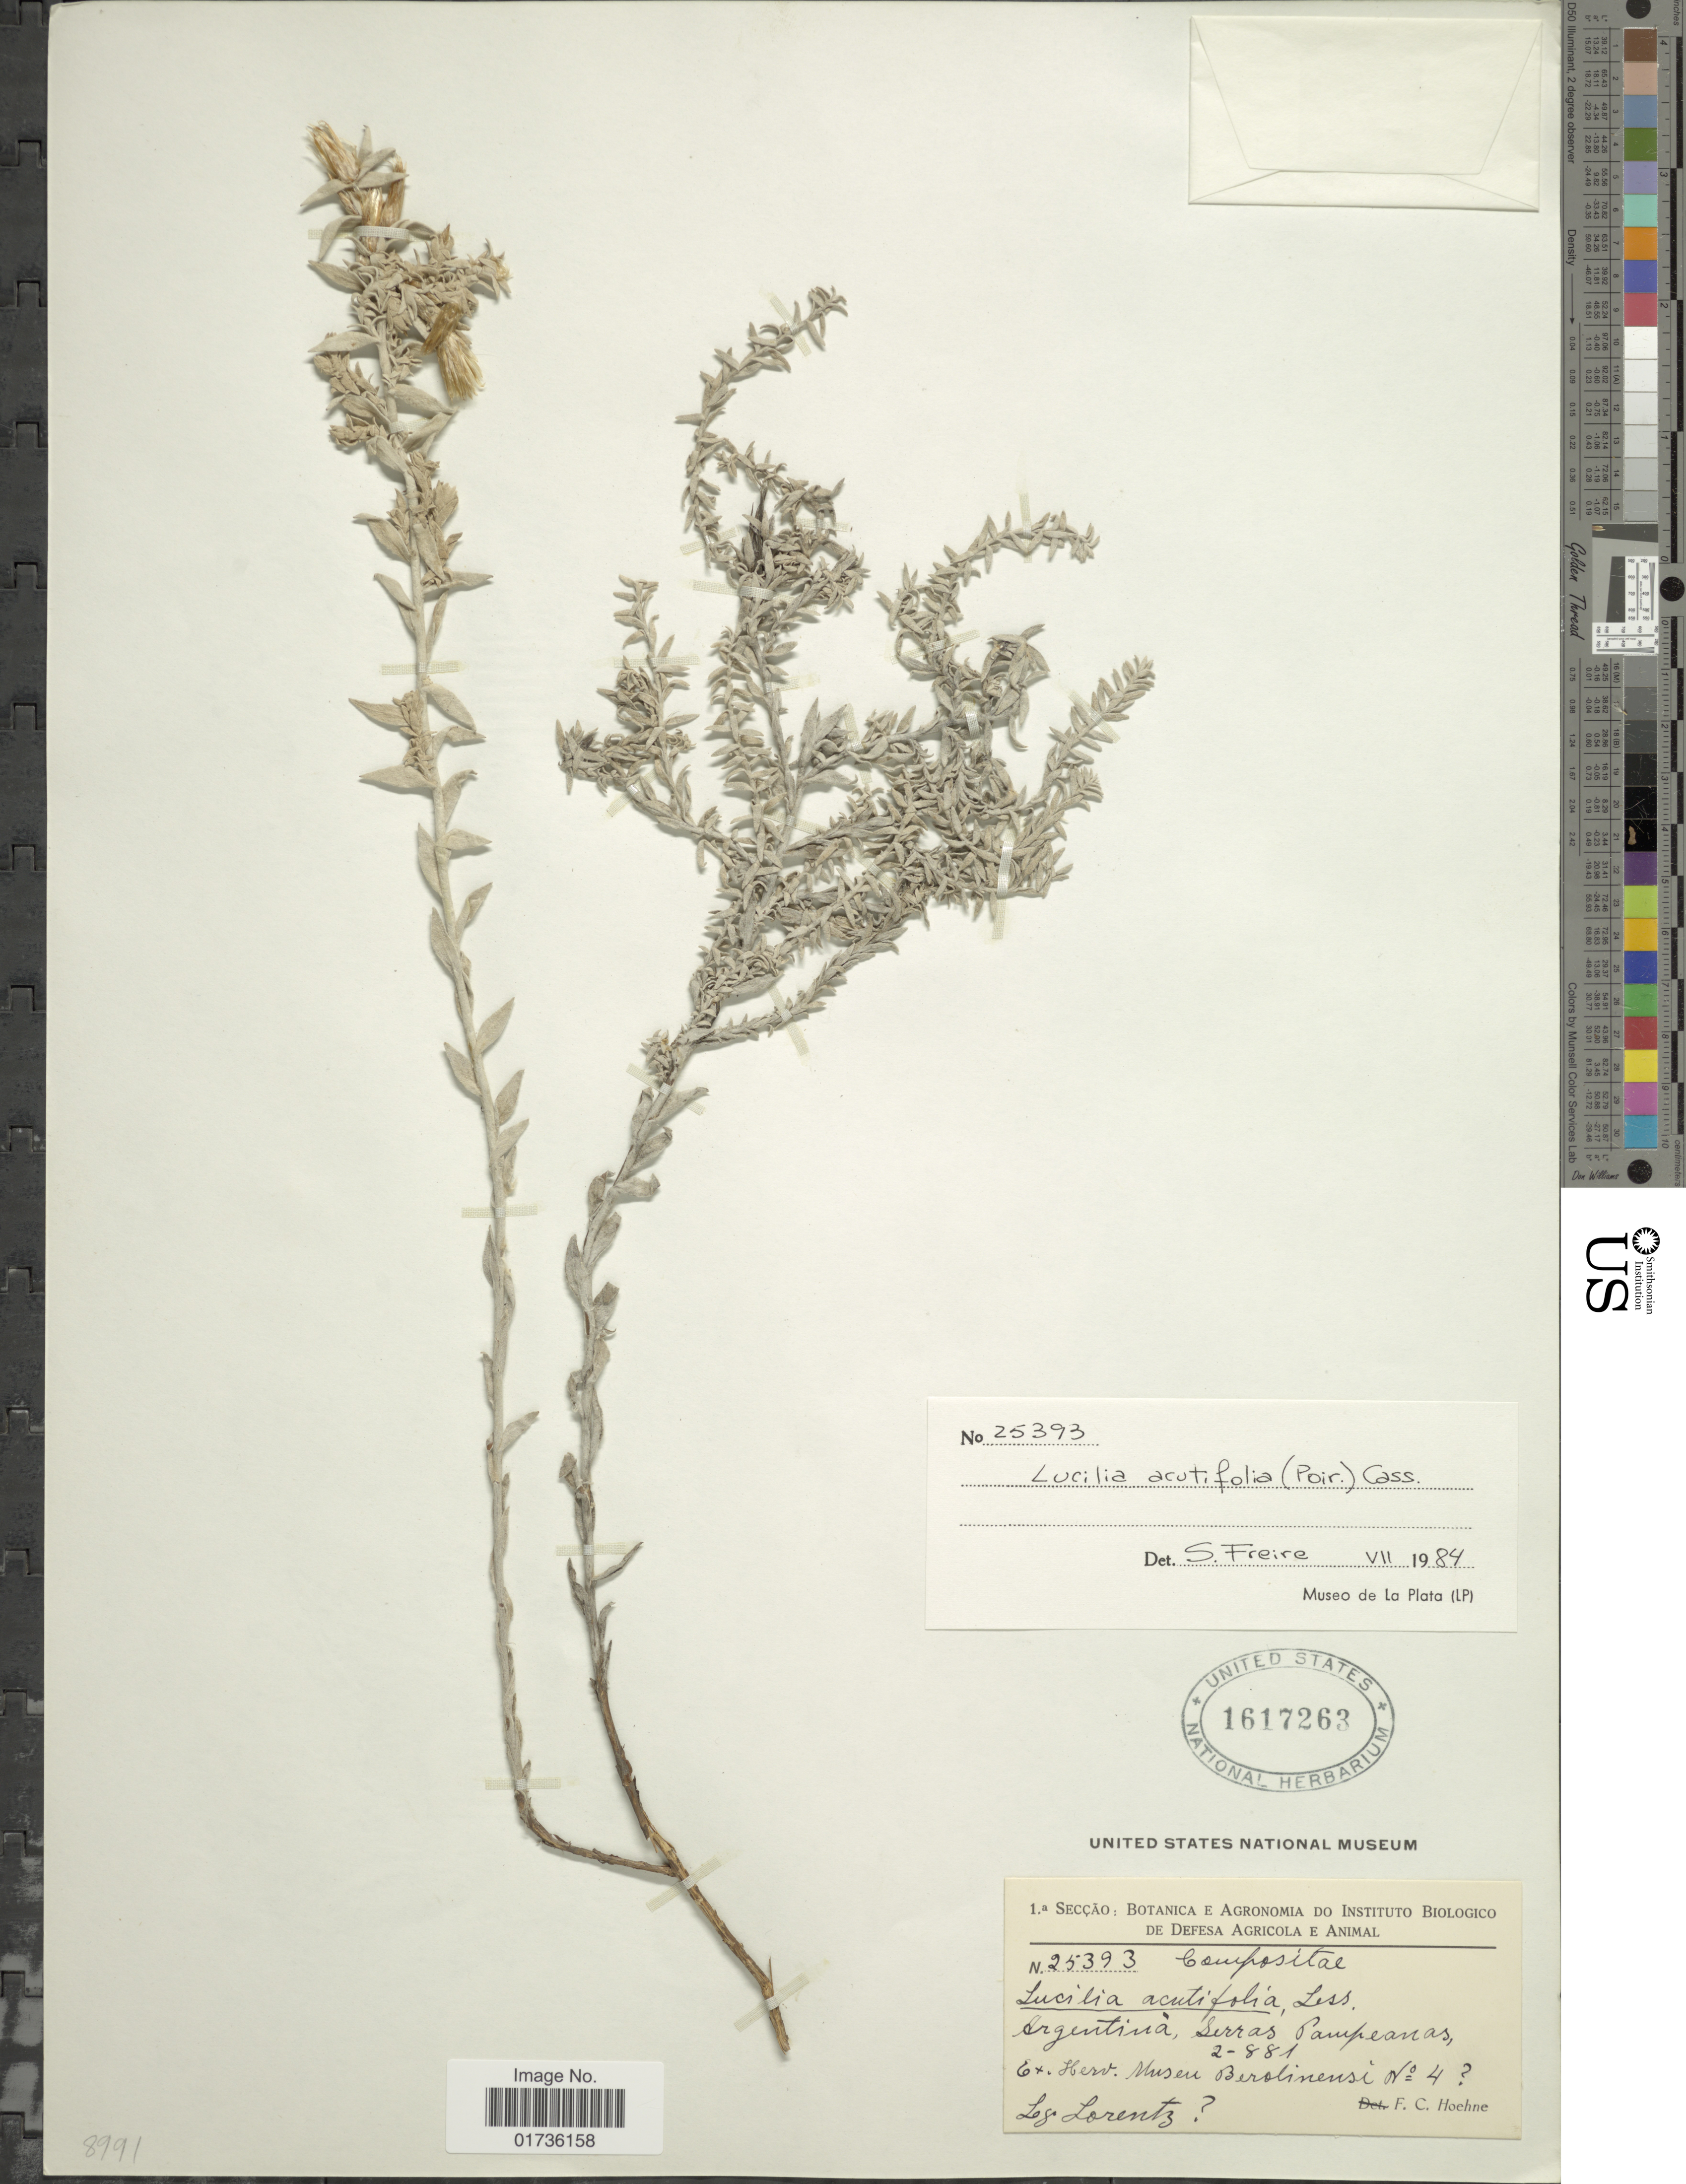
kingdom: Plantae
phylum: Tracheophyta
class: Magnoliopsida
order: Asterales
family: Asteraceae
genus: Lucilia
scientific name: Lucilia acutifolia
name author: (Poir.) Cass.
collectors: -. Lorentz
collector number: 25393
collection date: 1881-02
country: Argentina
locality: Sierrad Pampeanas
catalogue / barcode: US 1617263